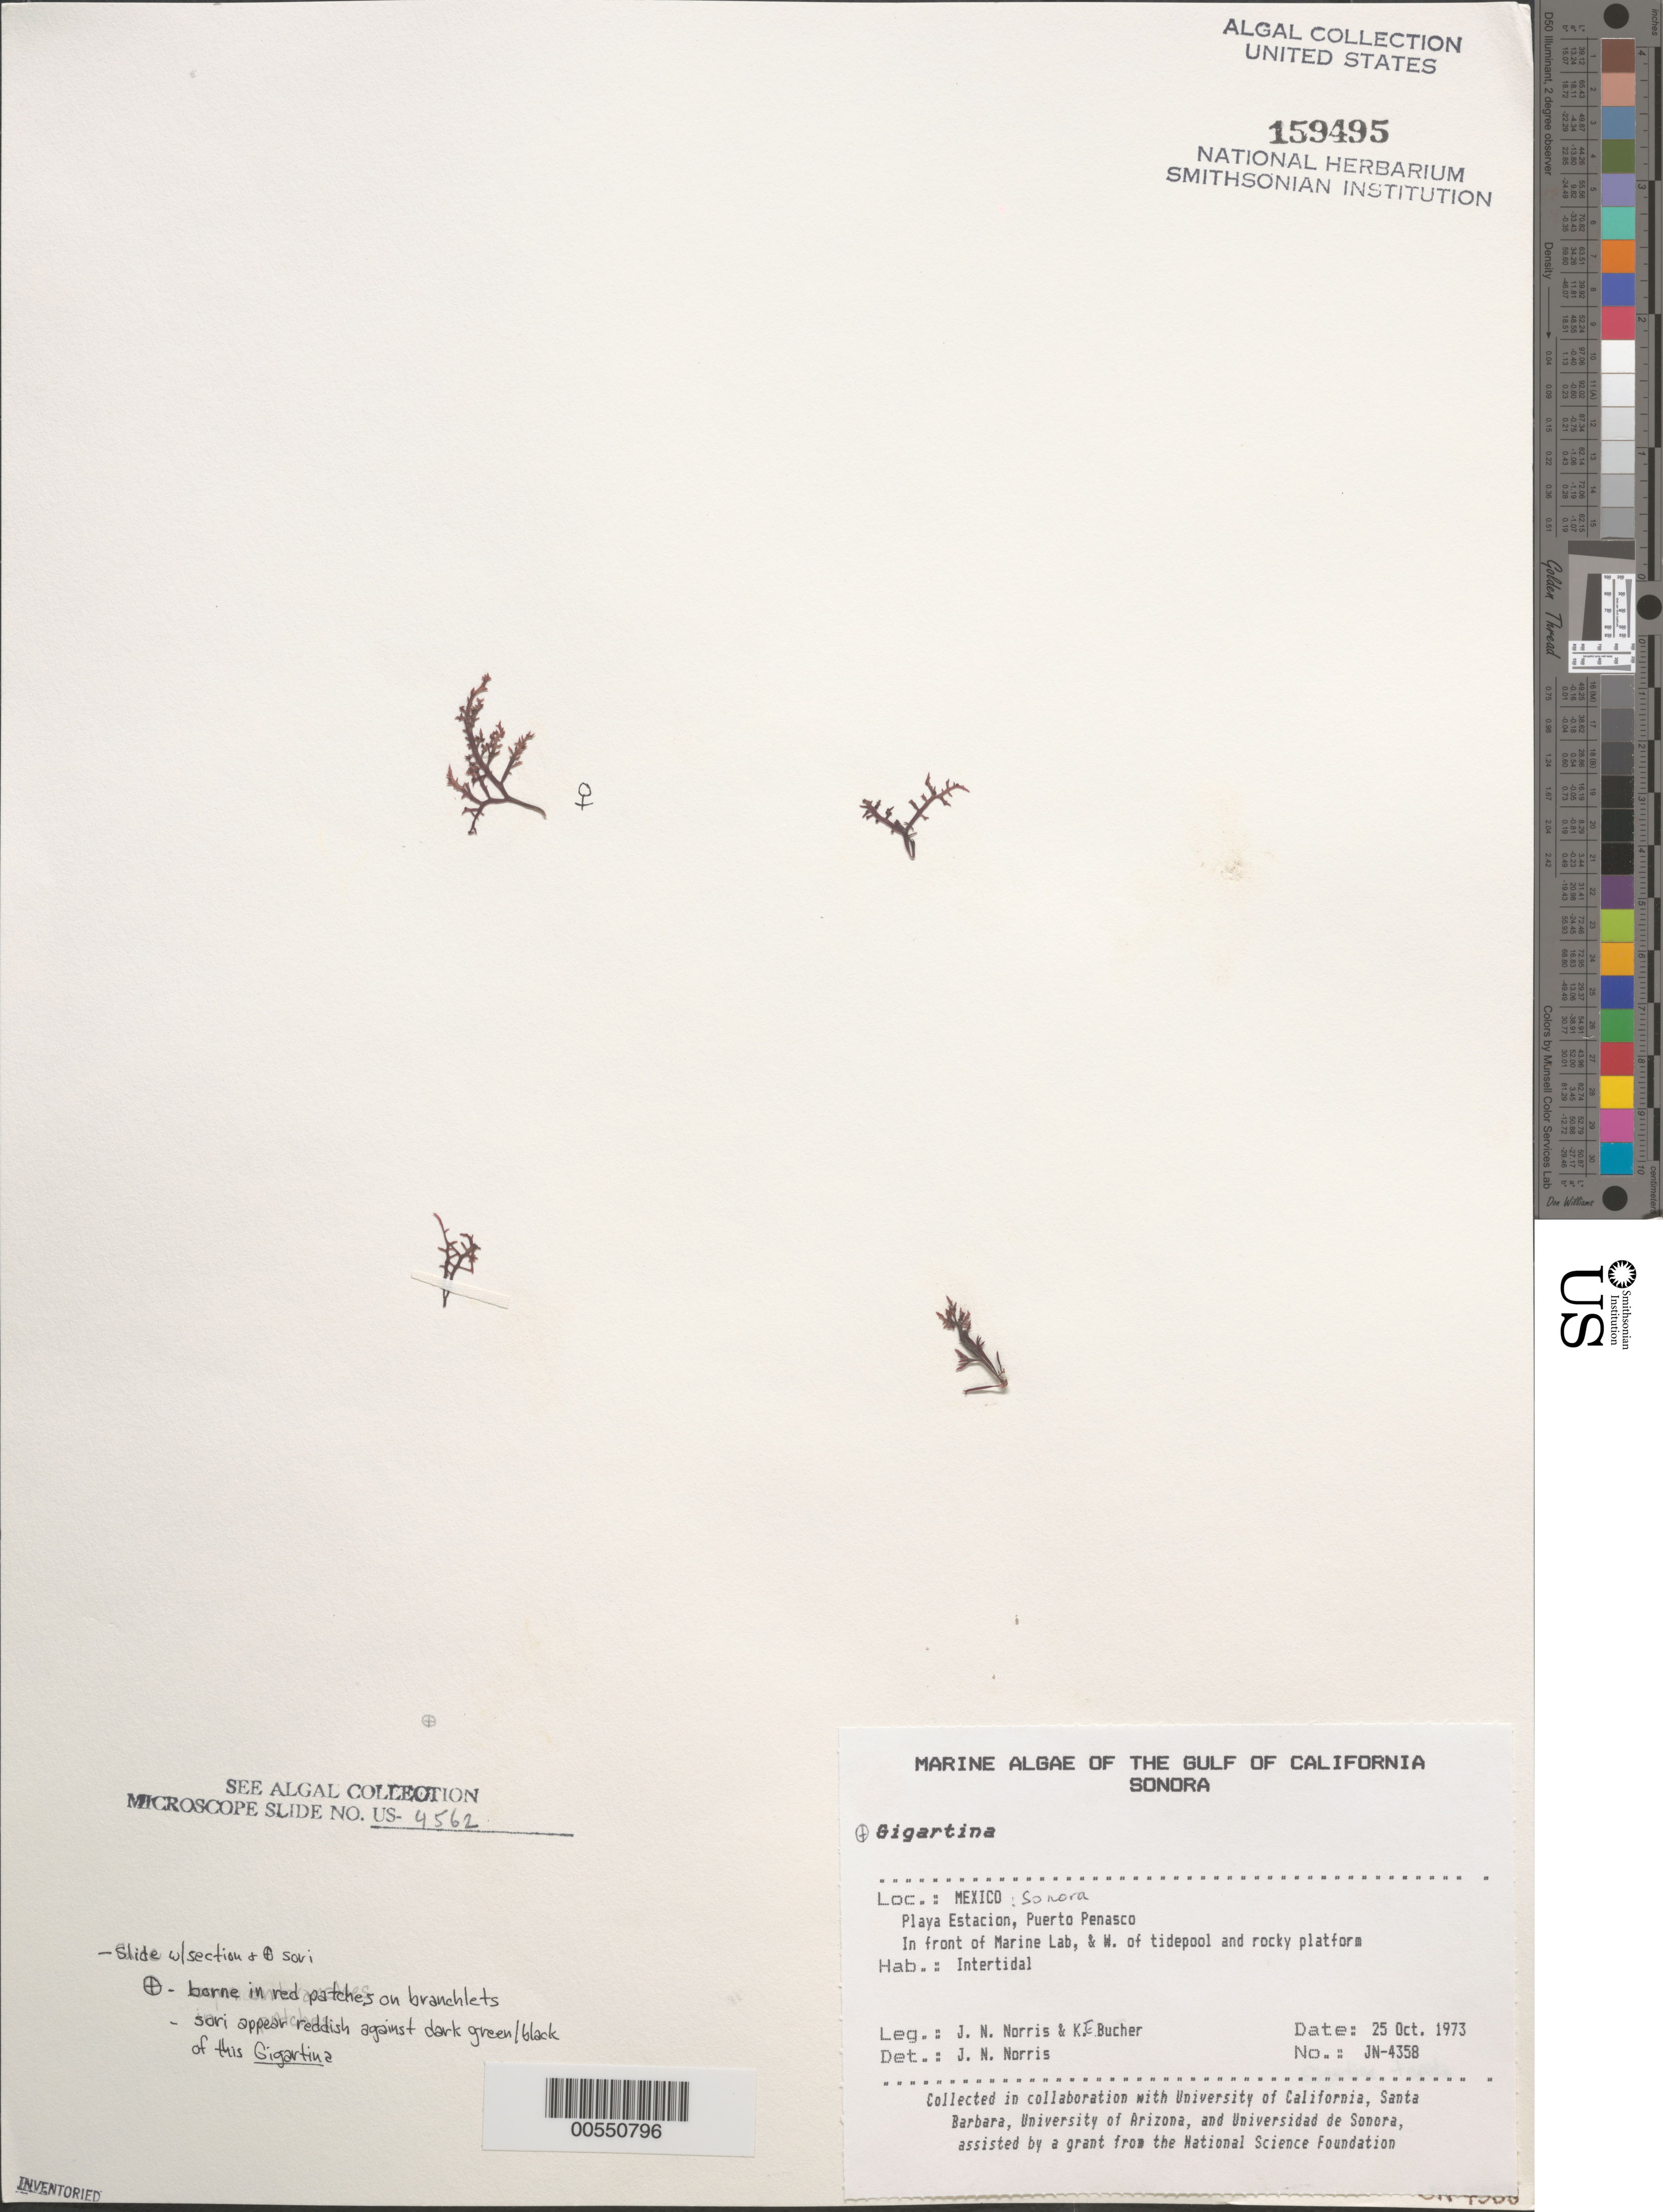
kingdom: Plantae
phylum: Rhodophyta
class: Florideophyceae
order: Gigartinales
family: Gigartinaceae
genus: Gigartina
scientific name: Gigartina sp.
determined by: Norris, James N.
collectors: J. N. Norris & K. E. Bucher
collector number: JN-4358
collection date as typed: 25 Oct 1973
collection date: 1973-10-25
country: Mexico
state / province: Sonora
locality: Playa Estacion, Puerto Penasco, marine laboratory shore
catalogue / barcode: US 159495